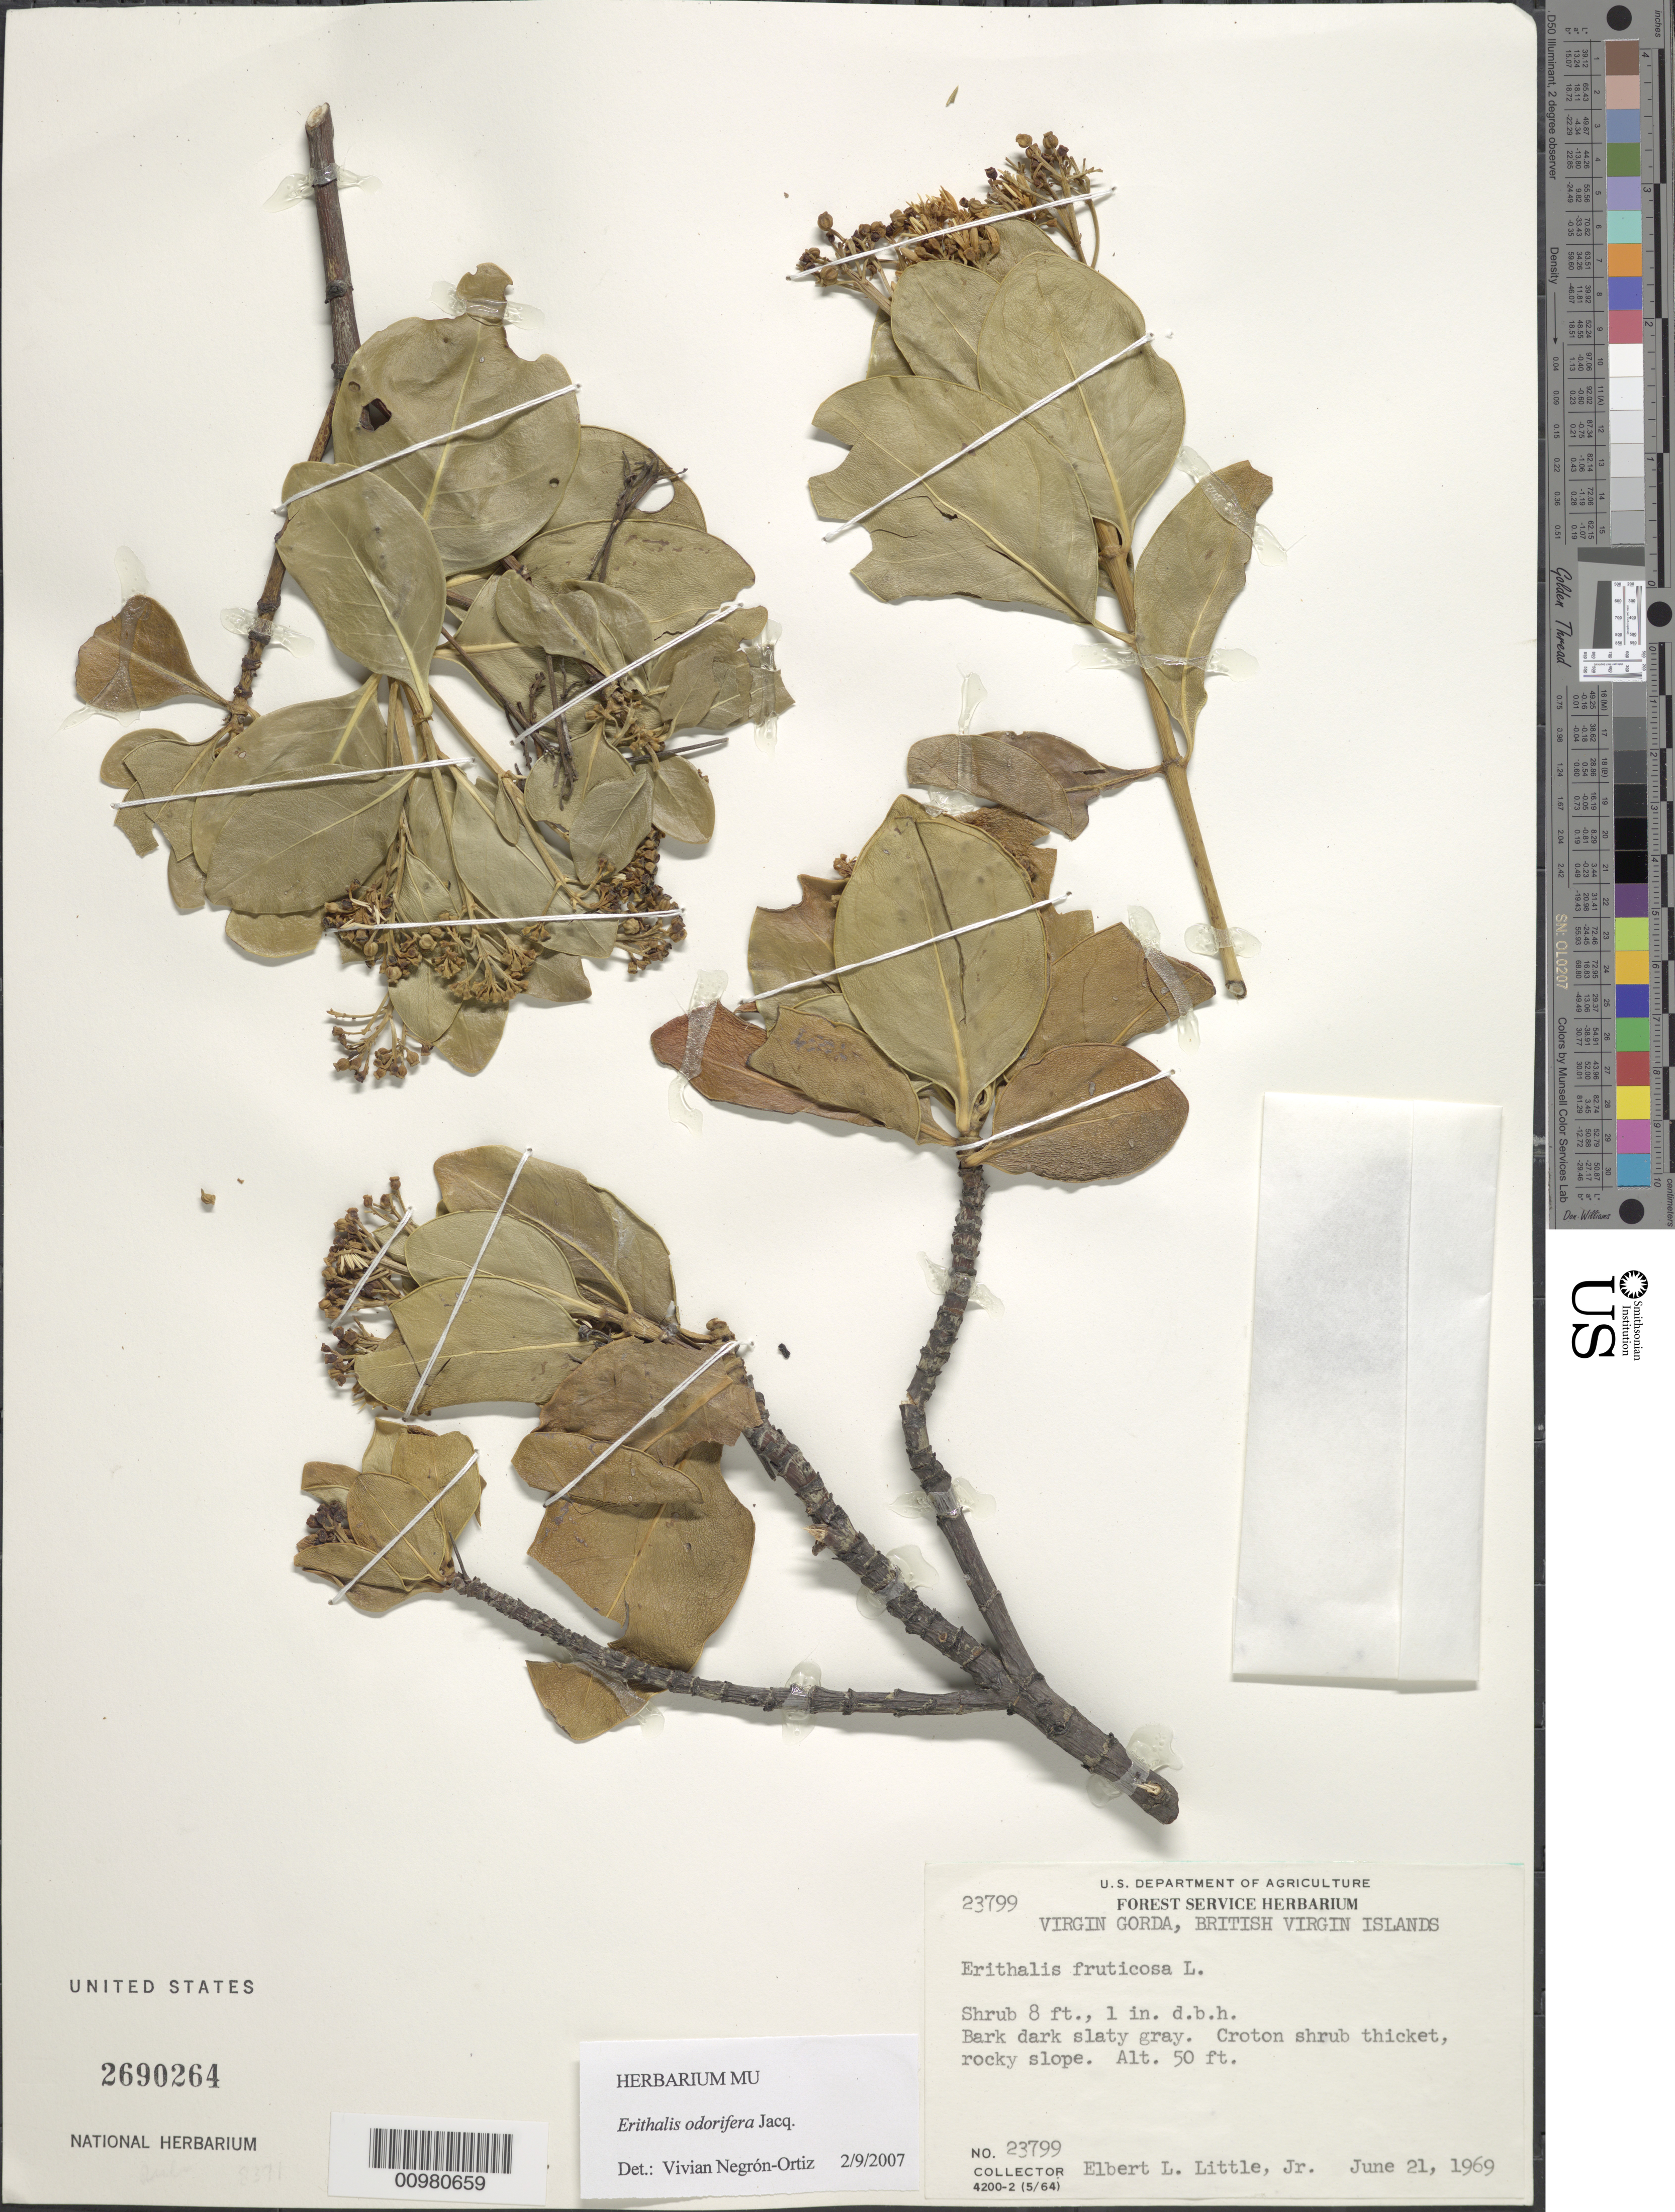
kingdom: Plantae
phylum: Tracheophyta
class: Magnoliopsida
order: Gentianales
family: Rubiaceae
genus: Erithalis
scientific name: Erithalis odorifera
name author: Jacq.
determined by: Negrón-Ortiz, V.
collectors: E. L. Little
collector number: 23799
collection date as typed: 21 Jun 1969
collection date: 1969-06-21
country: British Virgin Islands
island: Virgin Gorda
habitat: Croton shrub thicket, rocky slope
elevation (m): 15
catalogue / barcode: US 2690264